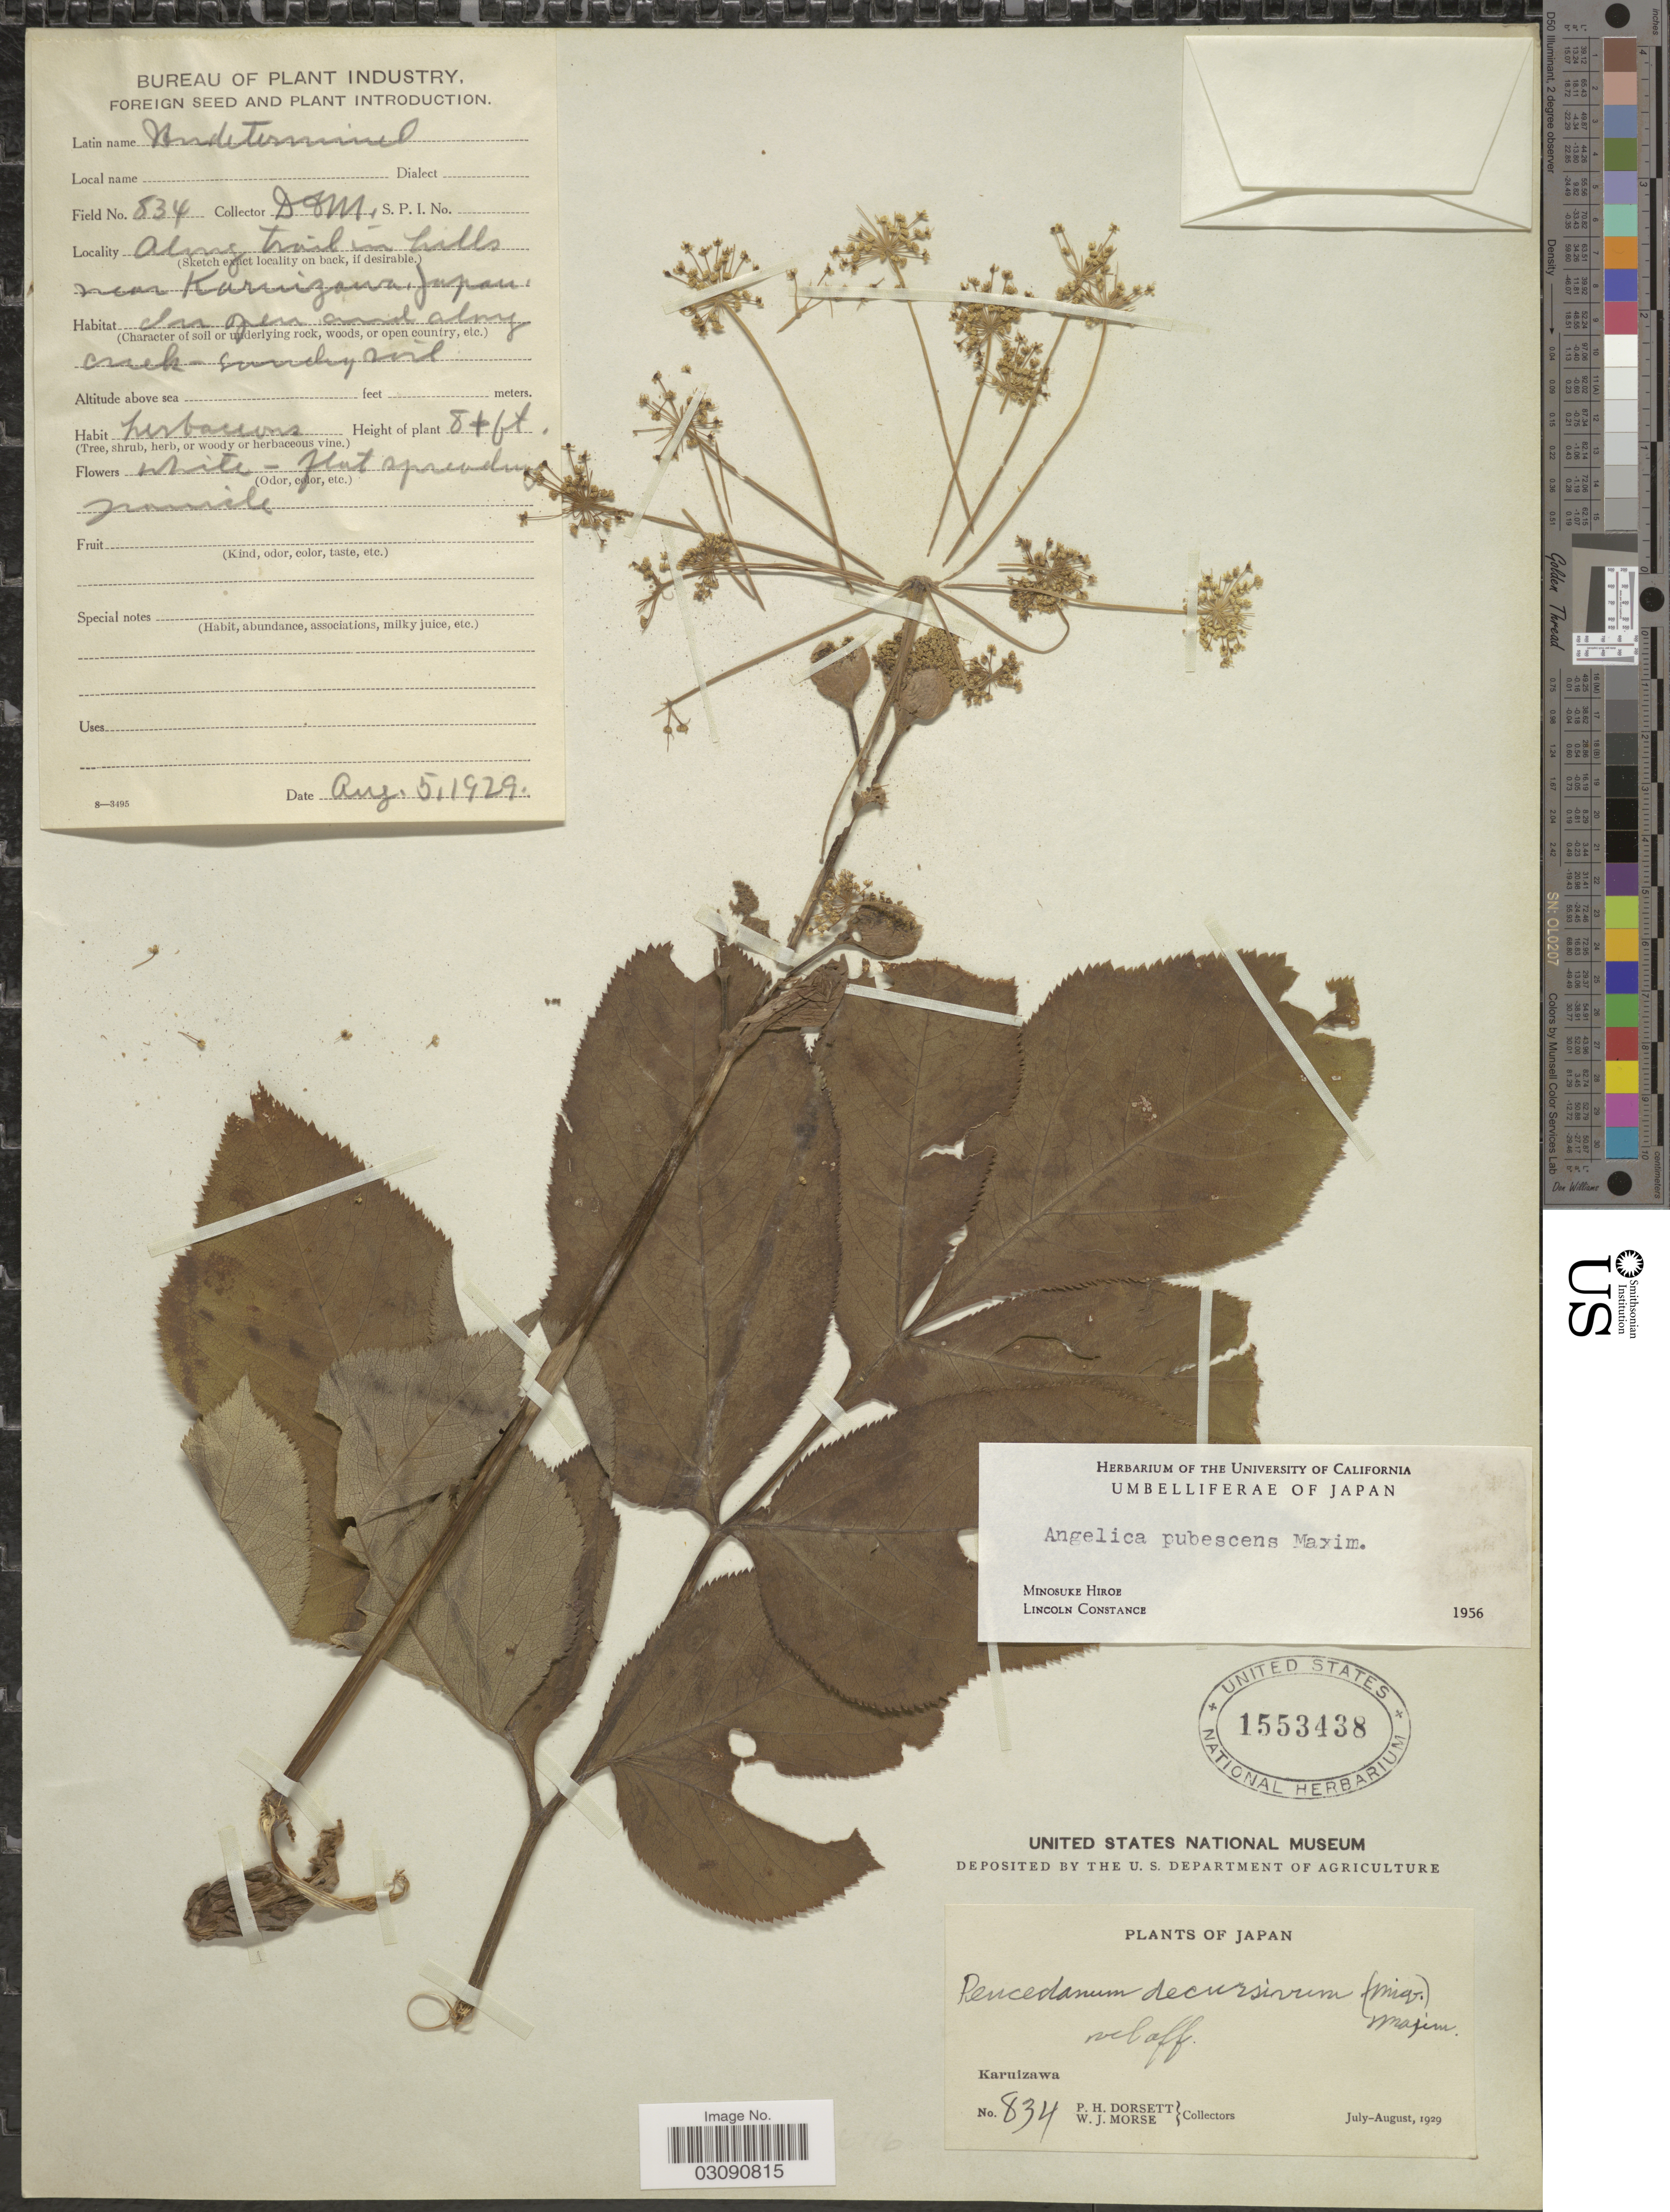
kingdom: Plantae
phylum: Tracheophyta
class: Magnoliopsida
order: Apiales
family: Apiaceae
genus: Angelica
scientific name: Angelica pubescens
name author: Maxim.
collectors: P. H. Dorsett & W. J. Morse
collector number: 834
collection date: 1929-08-05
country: Japan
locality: Along trail in hills near Karuizawa, Japan.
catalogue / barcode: US 1553438